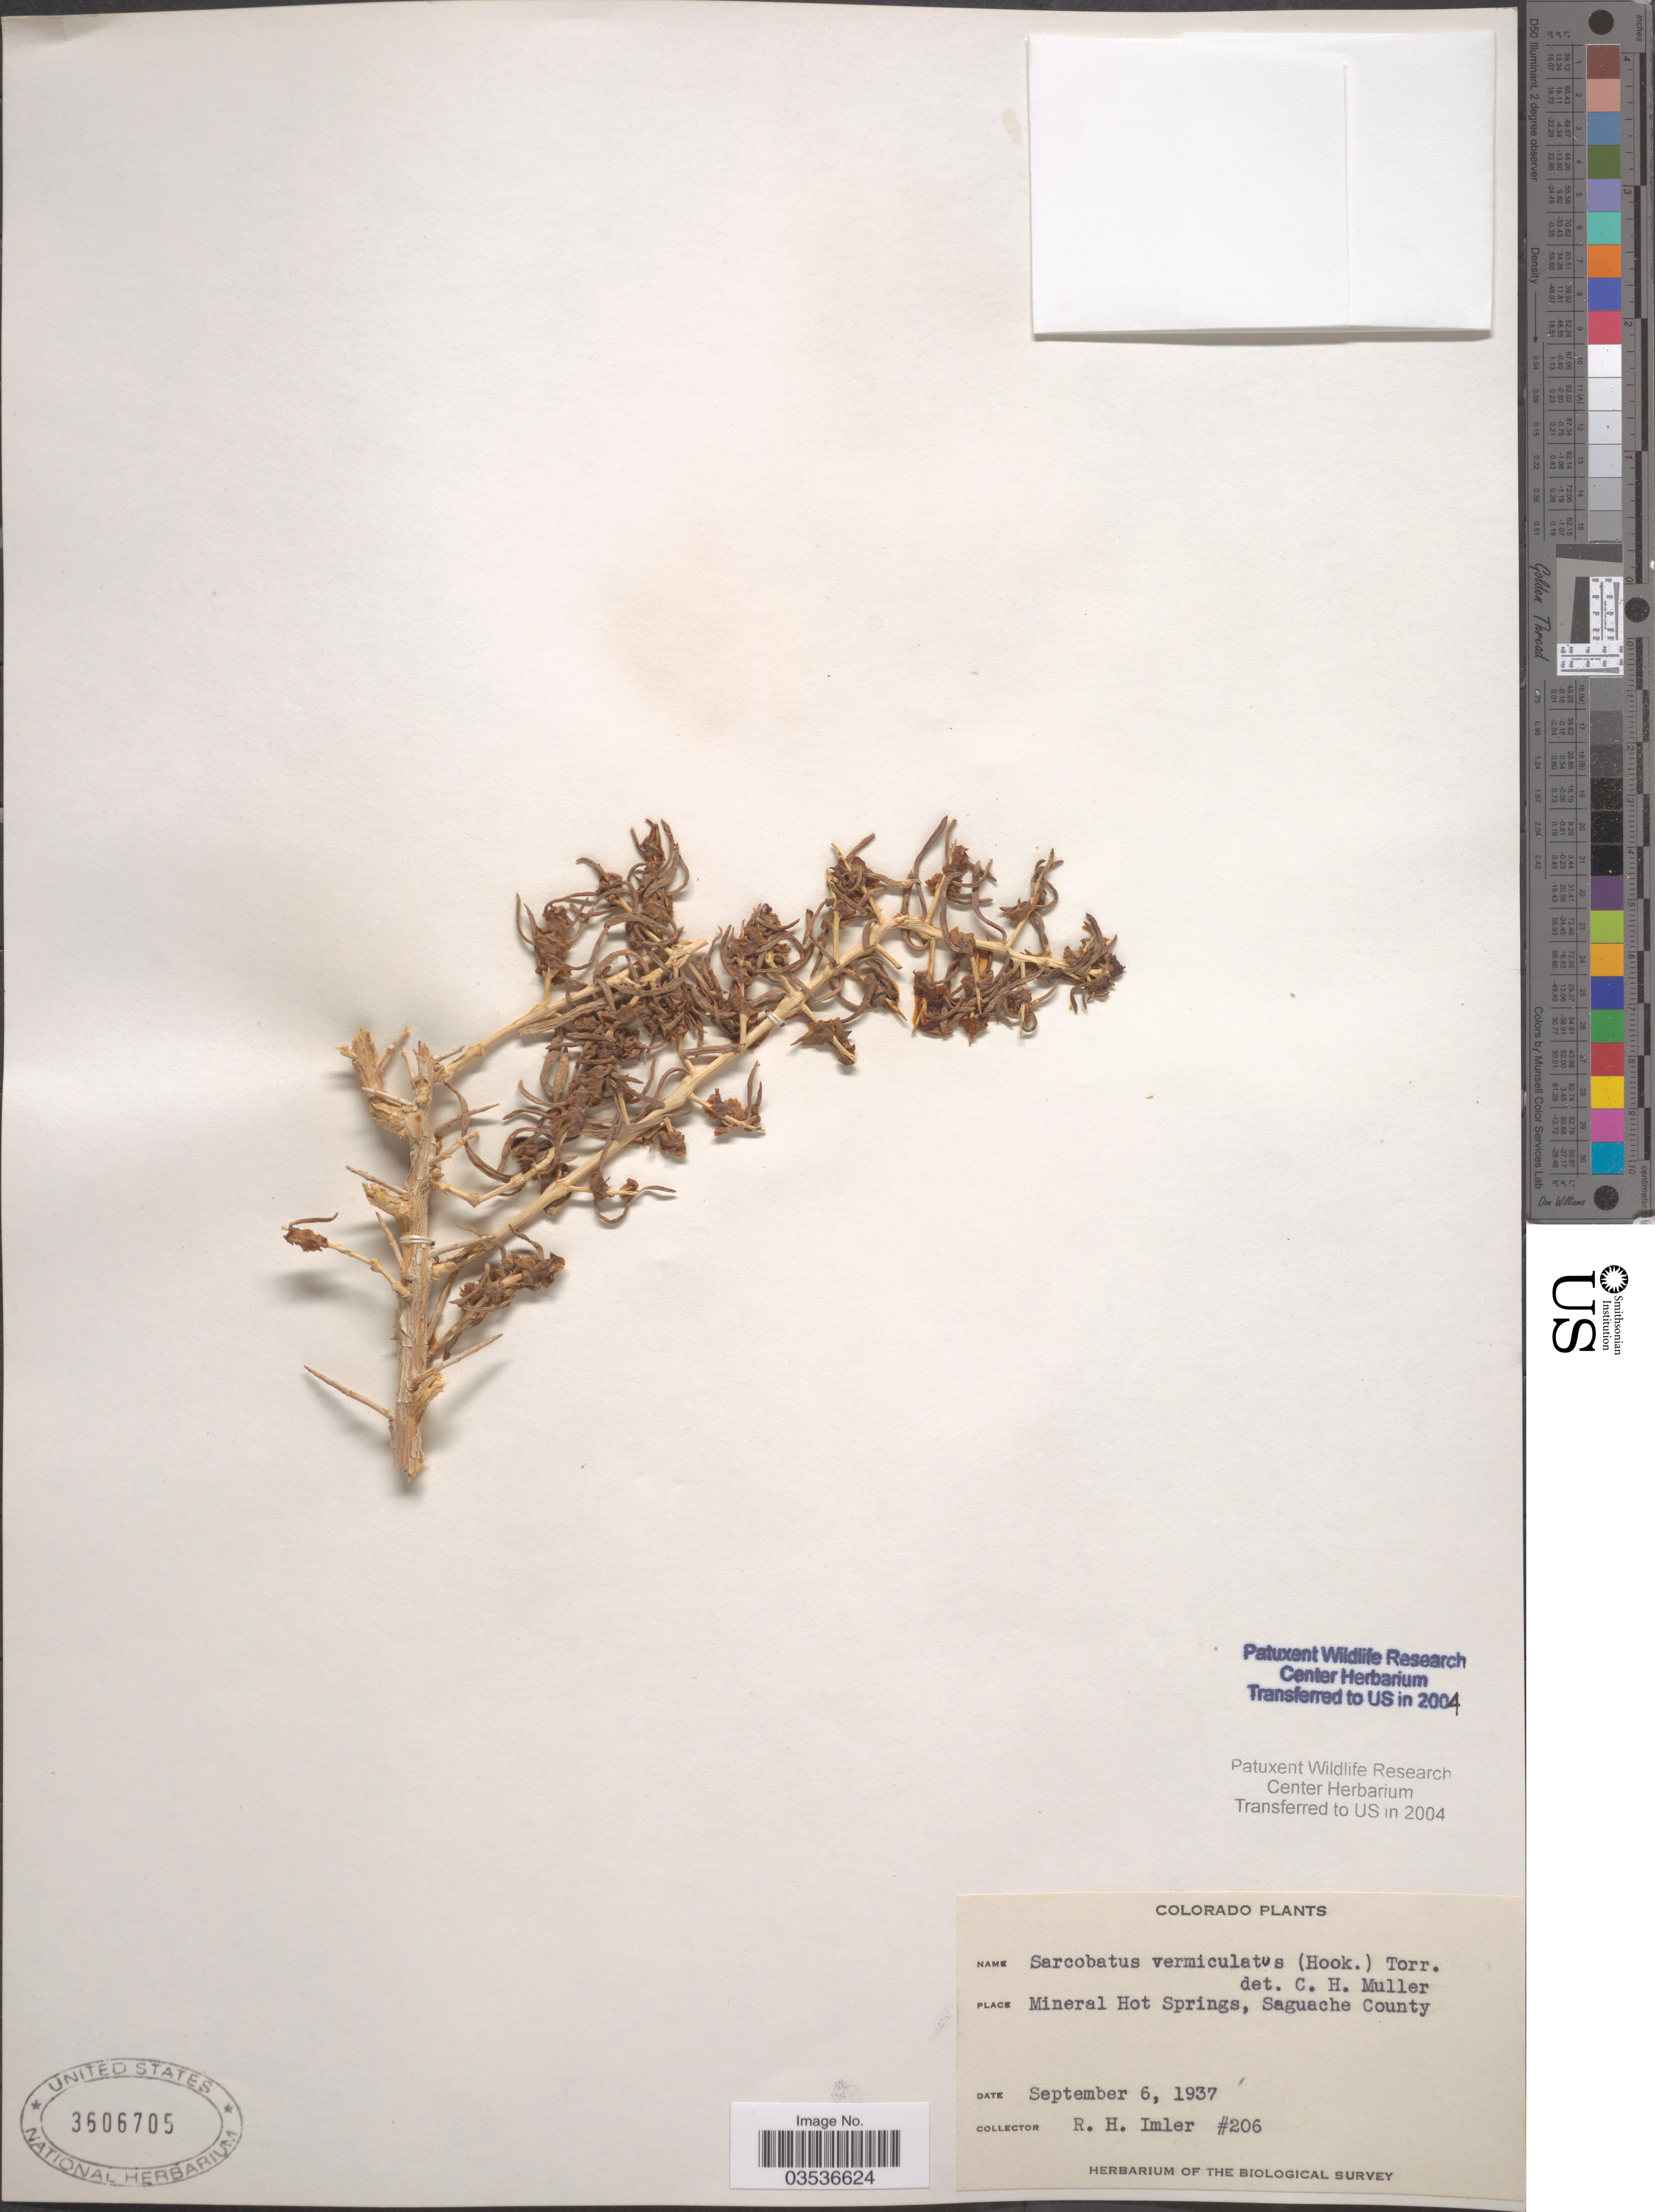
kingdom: Plantae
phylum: Tracheophyta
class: Magnoliopsida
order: Caryophyllales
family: Sarcobataceae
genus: Sarcobatus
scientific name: Sarcobatus vermiculatus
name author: (Hook.) Torr.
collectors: R. Imler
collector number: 206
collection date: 1937-09-06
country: United States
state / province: Colorado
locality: Mineral Hot Springs, Saguache County.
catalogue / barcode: US 3606705